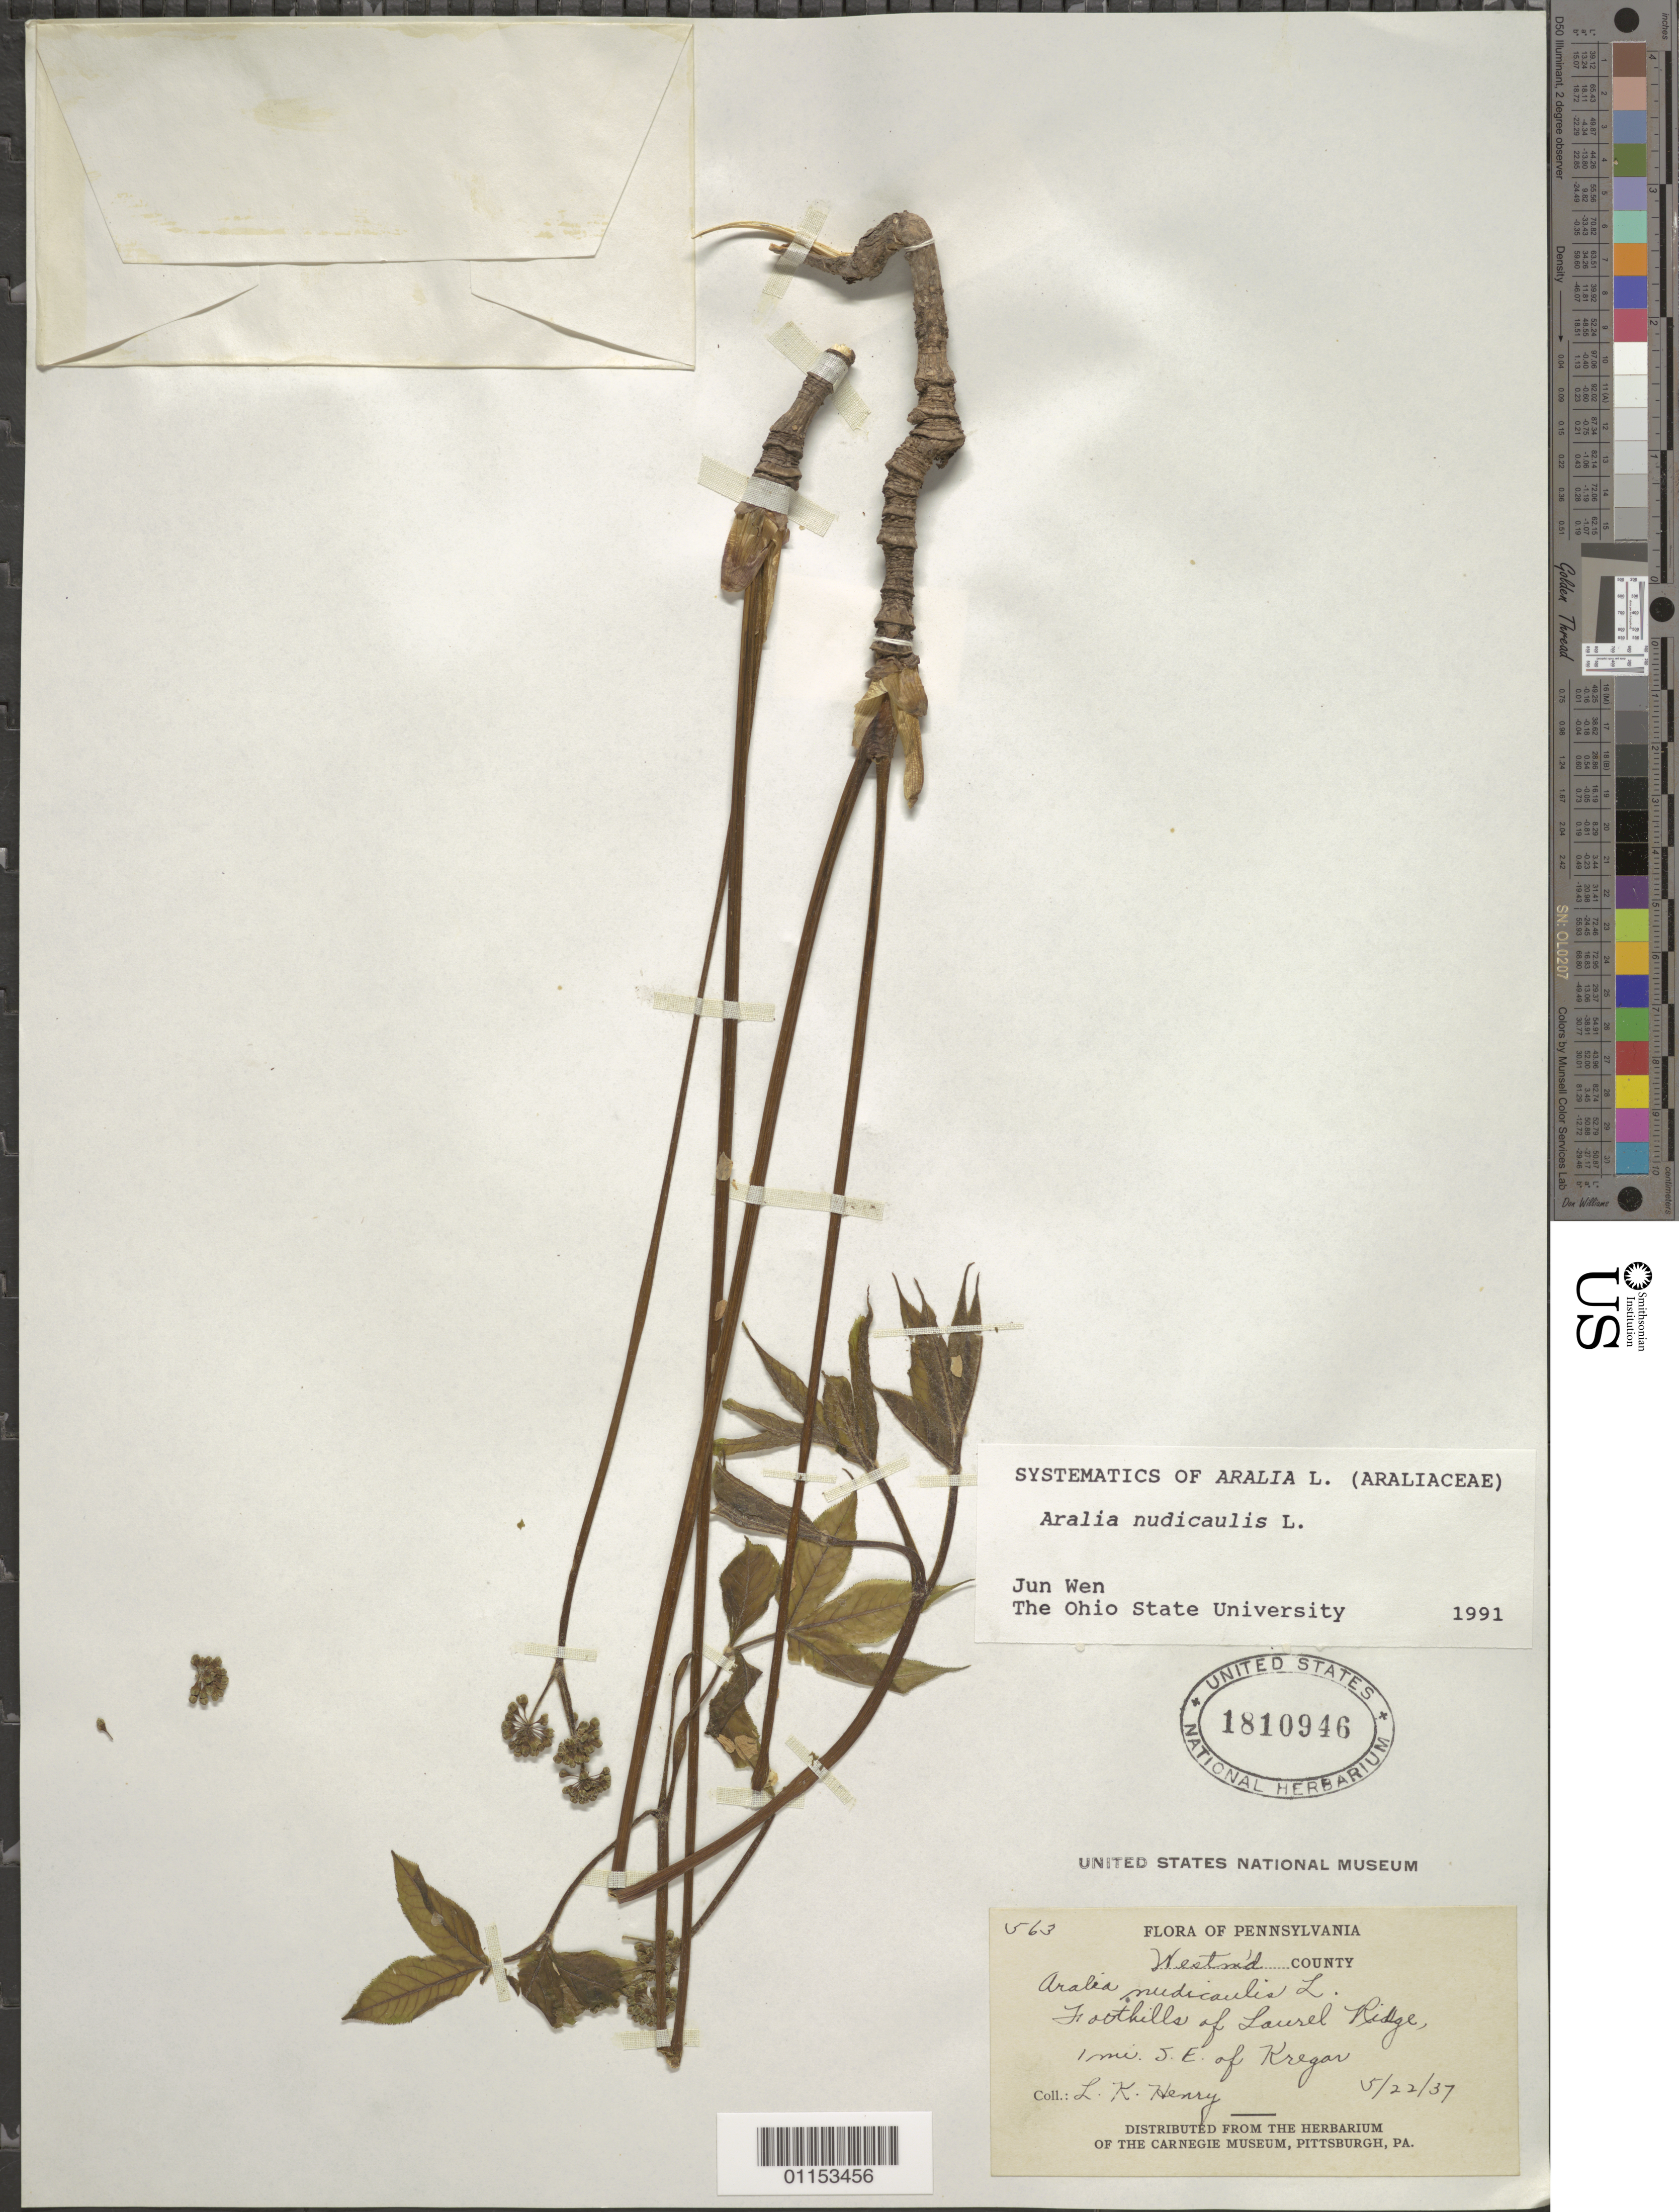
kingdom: Plantae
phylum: Tracheophyta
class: Magnoliopsida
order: Apiales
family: Araliaceae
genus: Aralia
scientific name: Aralia nudicaulis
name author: L.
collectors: L. K. Henry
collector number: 563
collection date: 1937-05-22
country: United States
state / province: Pennsylvania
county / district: Westmoreland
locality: Foothills of Laurel Ridge. 1 mi SE of Kregar.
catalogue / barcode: US 1810946